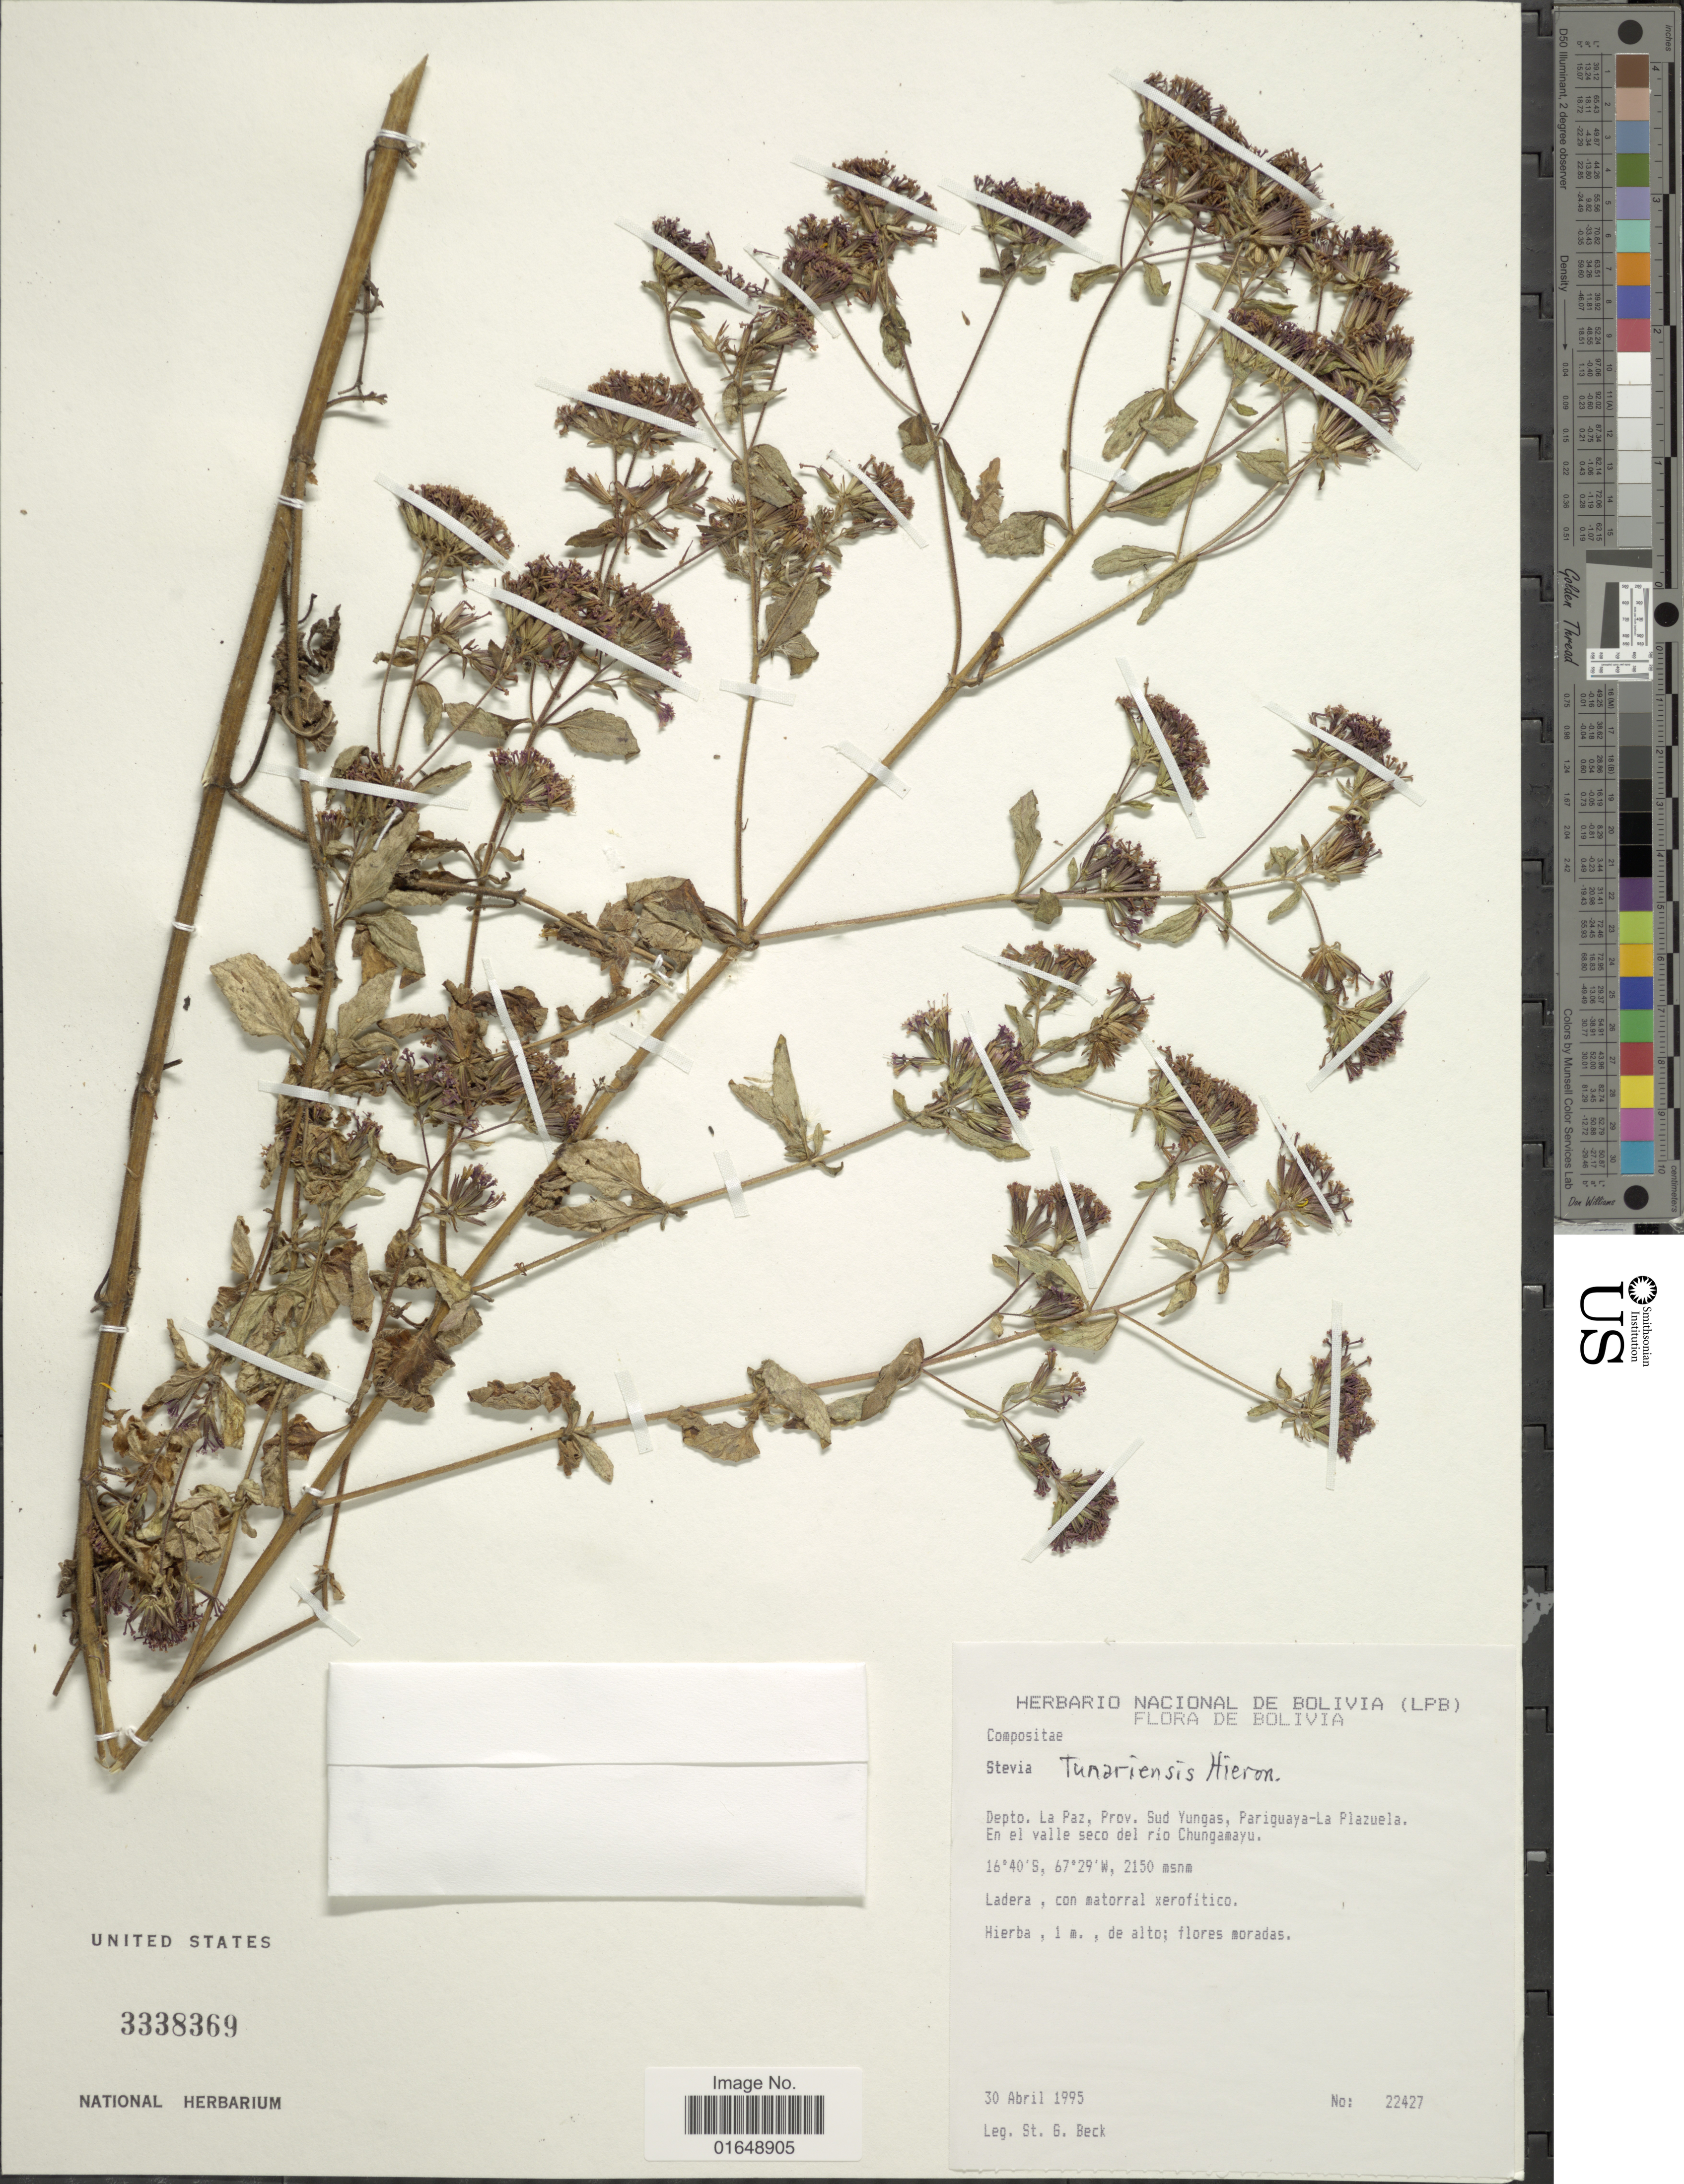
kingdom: Plantae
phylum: Tracheophyta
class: Magnoliopsida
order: Asterales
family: Asteraceae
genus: Stevia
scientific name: Stevia tunariensis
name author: Hieron.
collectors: S. G. Beck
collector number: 22427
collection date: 1995-04-30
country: Bolivia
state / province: La Paz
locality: Depto. La Paz, Prov. Sud Yungas, Pariguaya-La Plazuela. En el valle seco del rio Chungamayu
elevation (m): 2150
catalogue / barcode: US 3338369